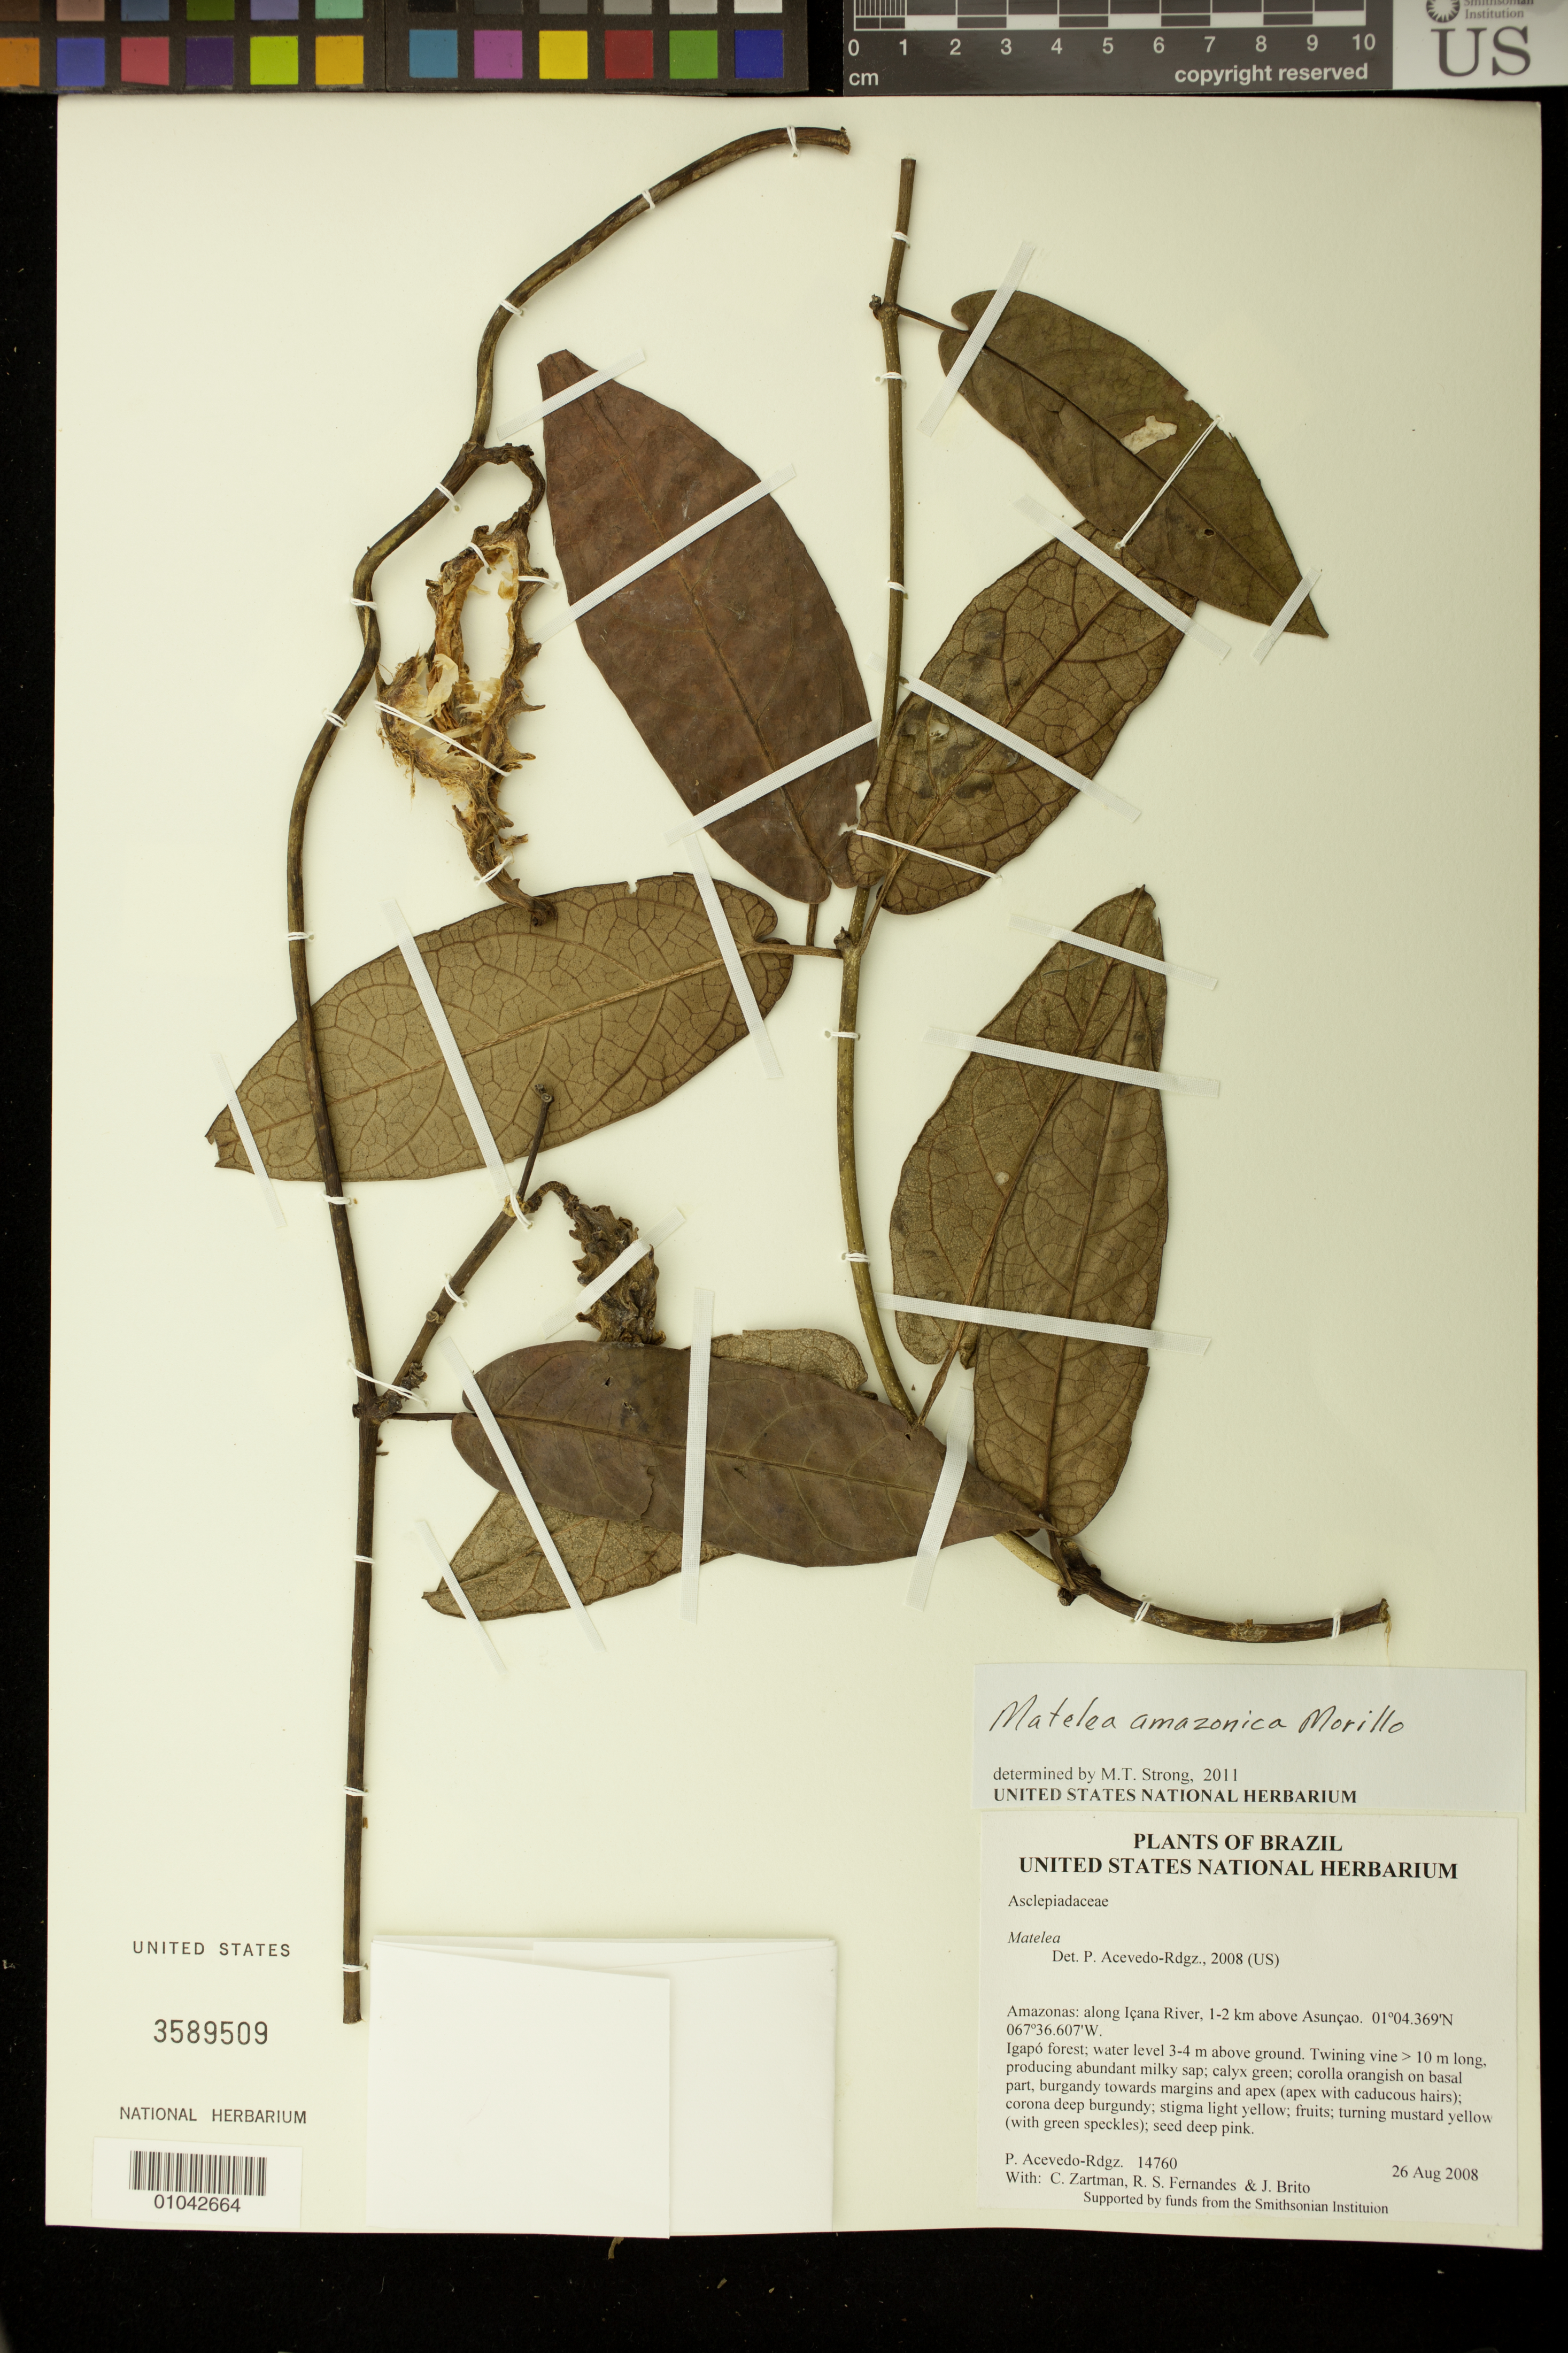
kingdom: Plantae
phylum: Tracheophyta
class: Magnoliopsida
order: Gentianales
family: Apocynaceae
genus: Matelea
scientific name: Matelea amazonica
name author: Morillo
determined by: Strong, M. T., (US), Smithsonian Institution - National Museum of Natural History (UNITED STATES)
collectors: P. Acevedo-Rodr., C. Zartman, R. Fernandes & J. Brito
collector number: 14760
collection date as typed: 26 Aug 2008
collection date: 2008-08-26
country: Brazil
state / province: Amazonas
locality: Amazonas: along Içana River, 1-2 km above Asunçao.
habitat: Igapó forest; water level 3-4 m above ground.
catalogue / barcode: US 3589509